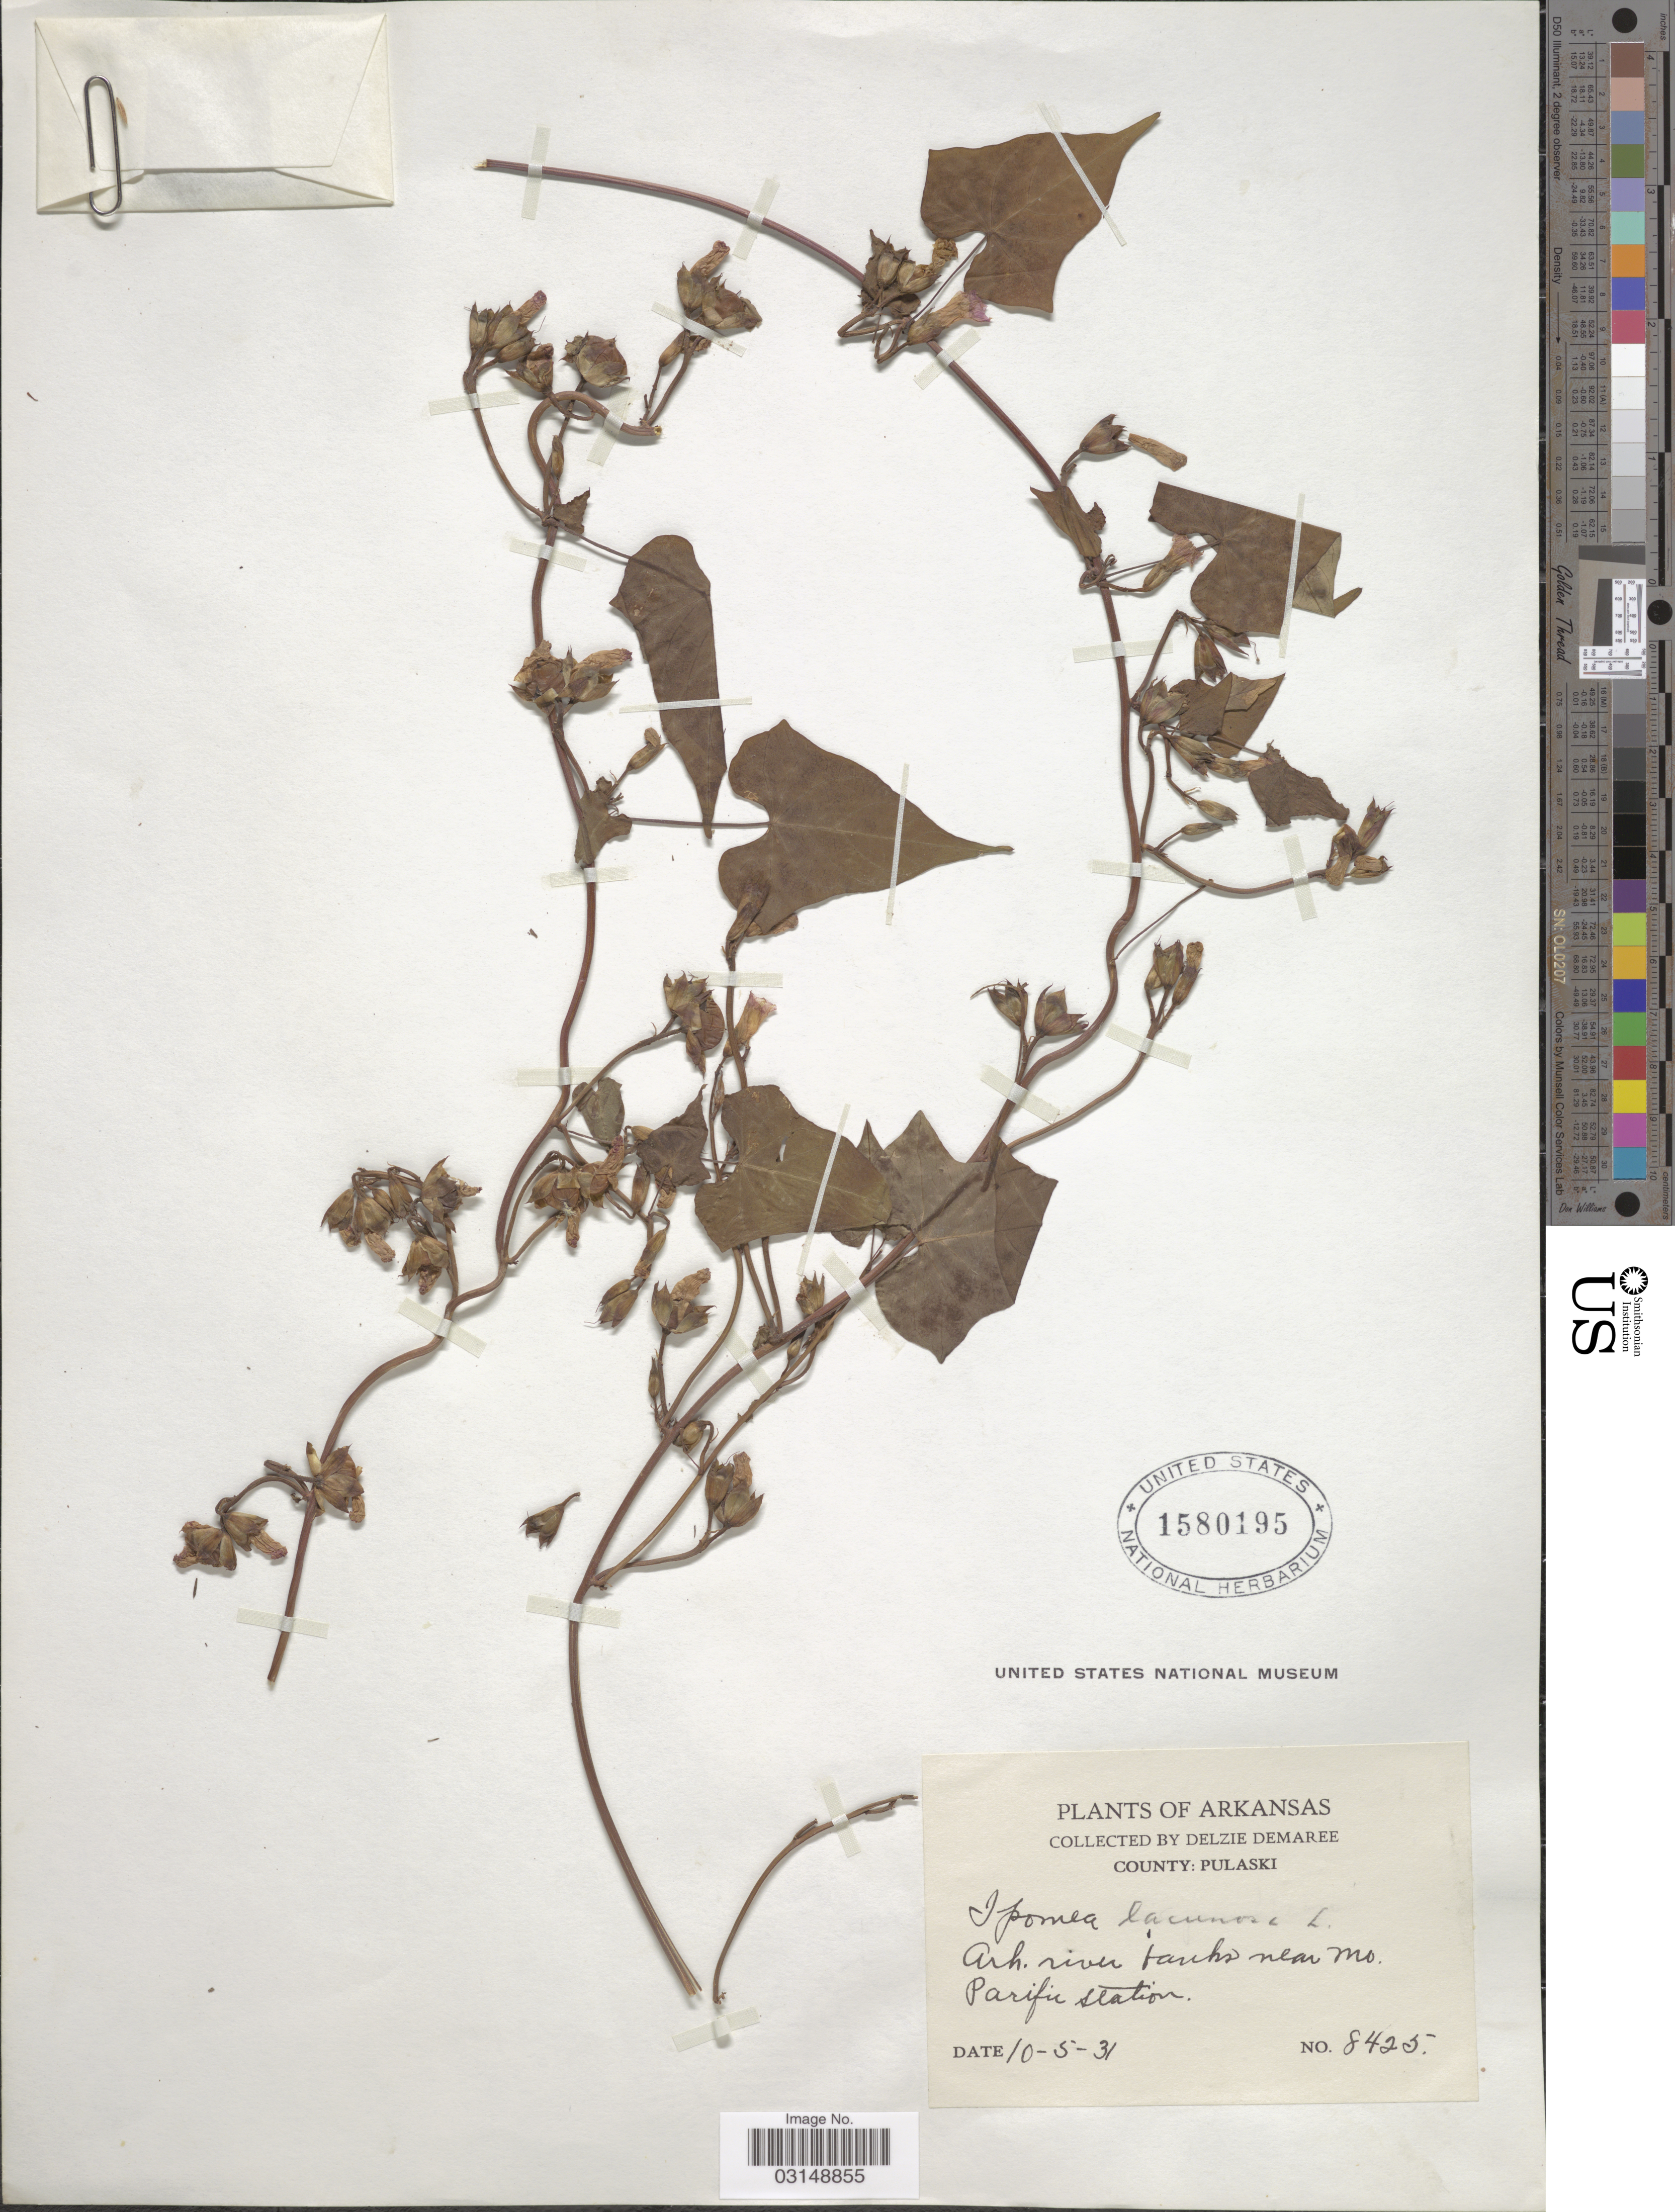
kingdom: Plantae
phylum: Tracheophyta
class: Magnoliopsida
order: Solanales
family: Convolvulaceae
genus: Ipomoea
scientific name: Ipomoea lacunosa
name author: L.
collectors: D. Demaree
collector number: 8425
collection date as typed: Transcribed d/m/y: 5/10/31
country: United States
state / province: Arkansas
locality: County: Pulaski. Ark. river banks near mo. Pacific station.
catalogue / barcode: US 1580195